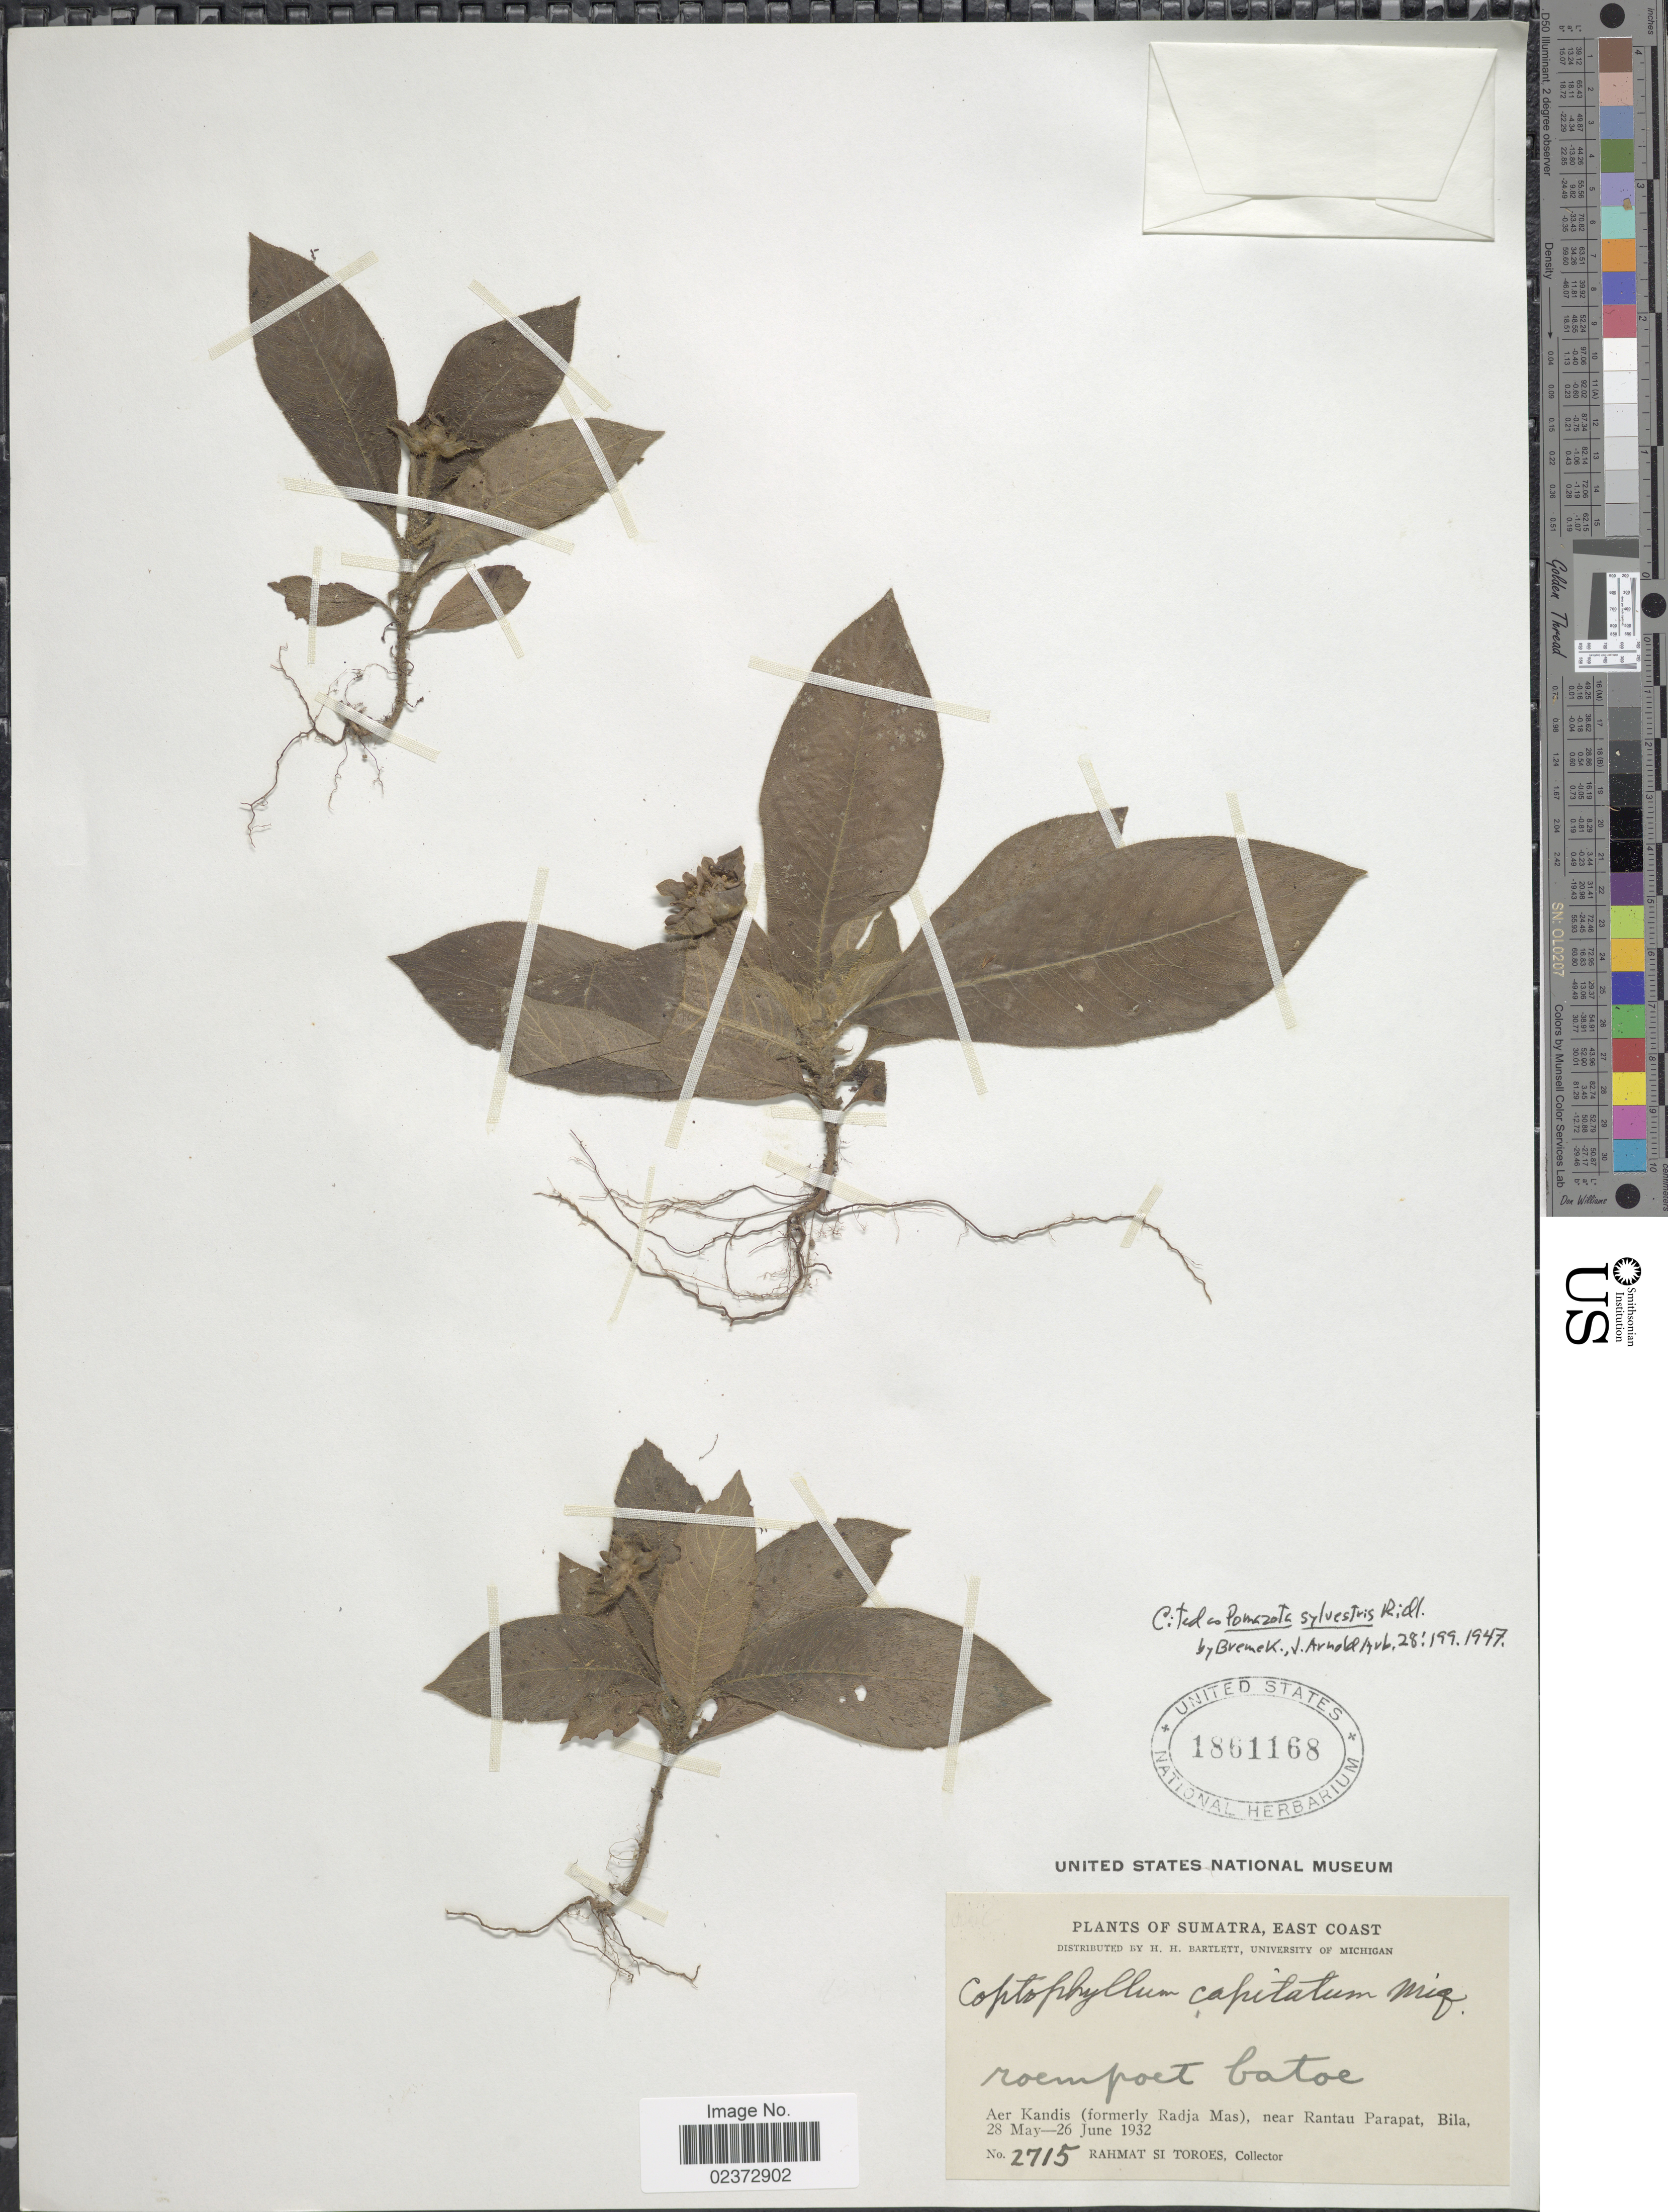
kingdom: Plantae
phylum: Tracheophyta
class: Magnoliopsida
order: Gentianales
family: Rubiaceae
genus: Coptophyllum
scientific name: Coptophyllum sylvestre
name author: (Ridl.) I.M. Turner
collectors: Rahmat Si Boeea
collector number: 2715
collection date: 1932-05-28/1932-06-26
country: Indonesia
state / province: Sumatra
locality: East Coast, Roempoet Batoe, Aer Kandis (formerly Radja Mas), near Rantau Parapat, Bila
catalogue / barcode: US 1861168